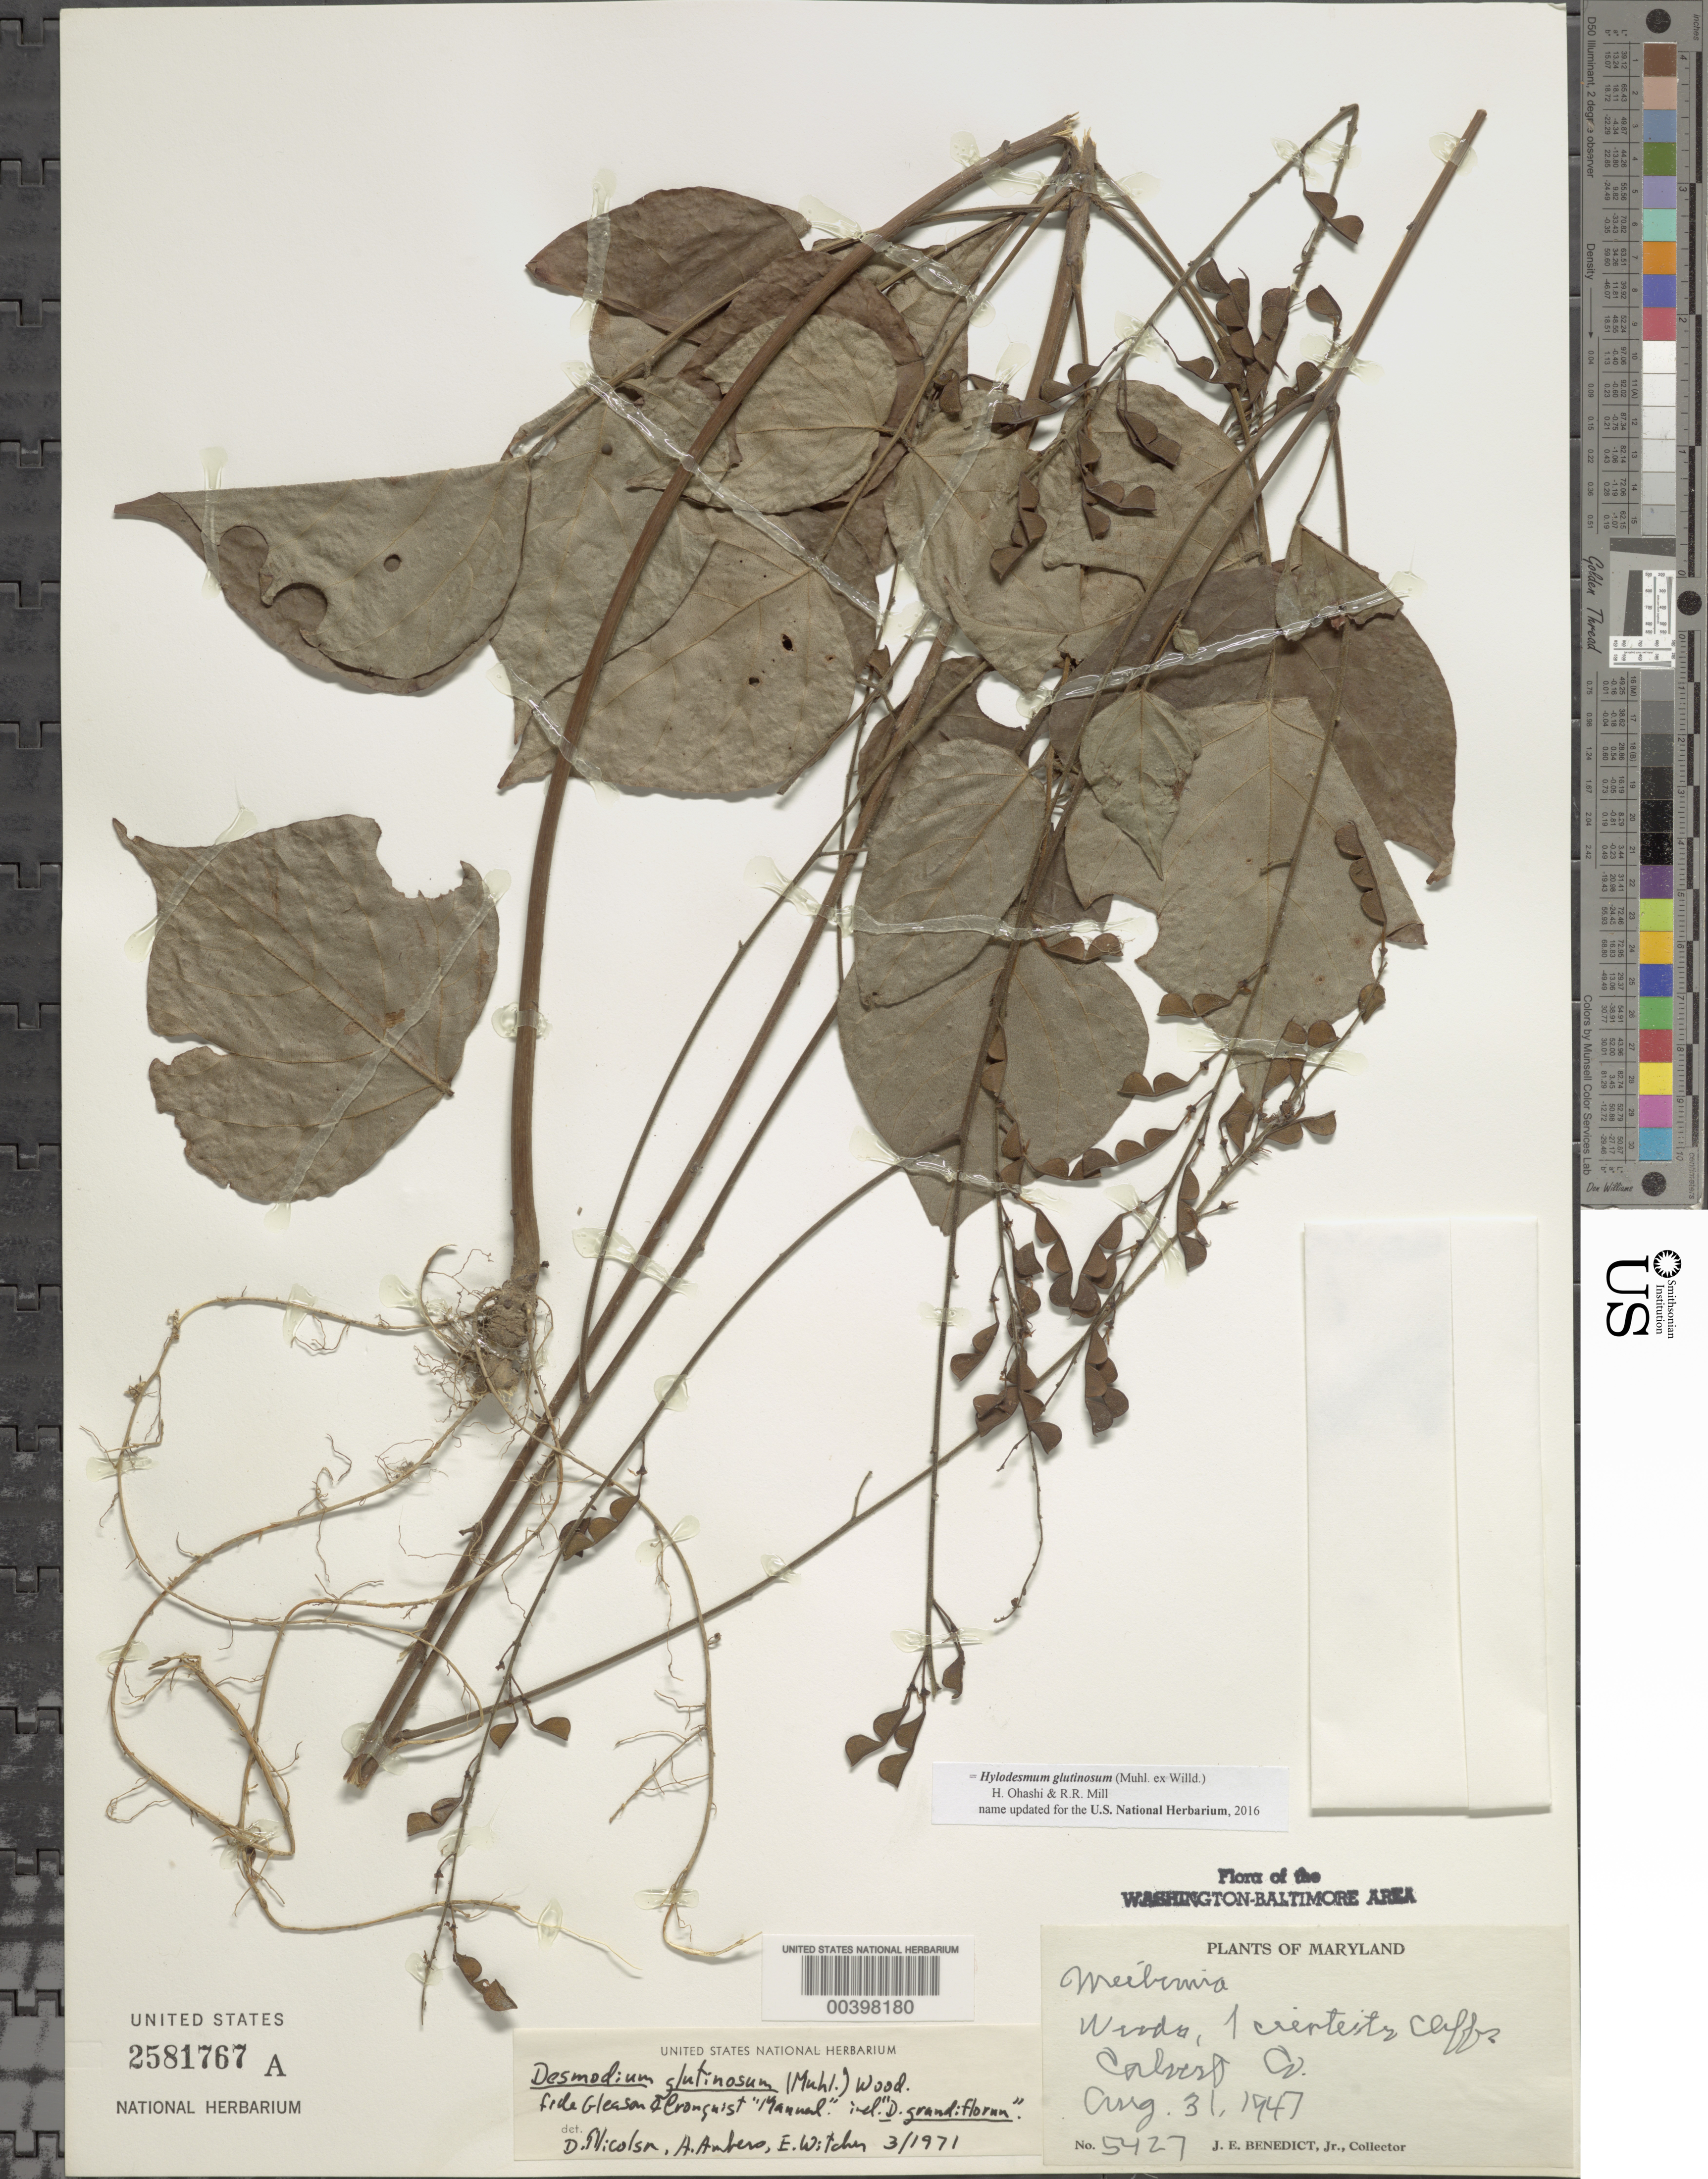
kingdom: Plantae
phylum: Tracheophyta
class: Magnoliopsida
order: Fabales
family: Fabaceae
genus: Hylodesmum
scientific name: Hylodesmum glutinosum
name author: (Muhl. ex Willd.) H. Ohashi & R.R. Mill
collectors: J. E. Benedict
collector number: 5427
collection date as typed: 31 Aug 1947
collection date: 1947-08-31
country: United States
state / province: Maryland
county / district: Calvert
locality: Scientists Cliffs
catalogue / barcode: US 2581767A